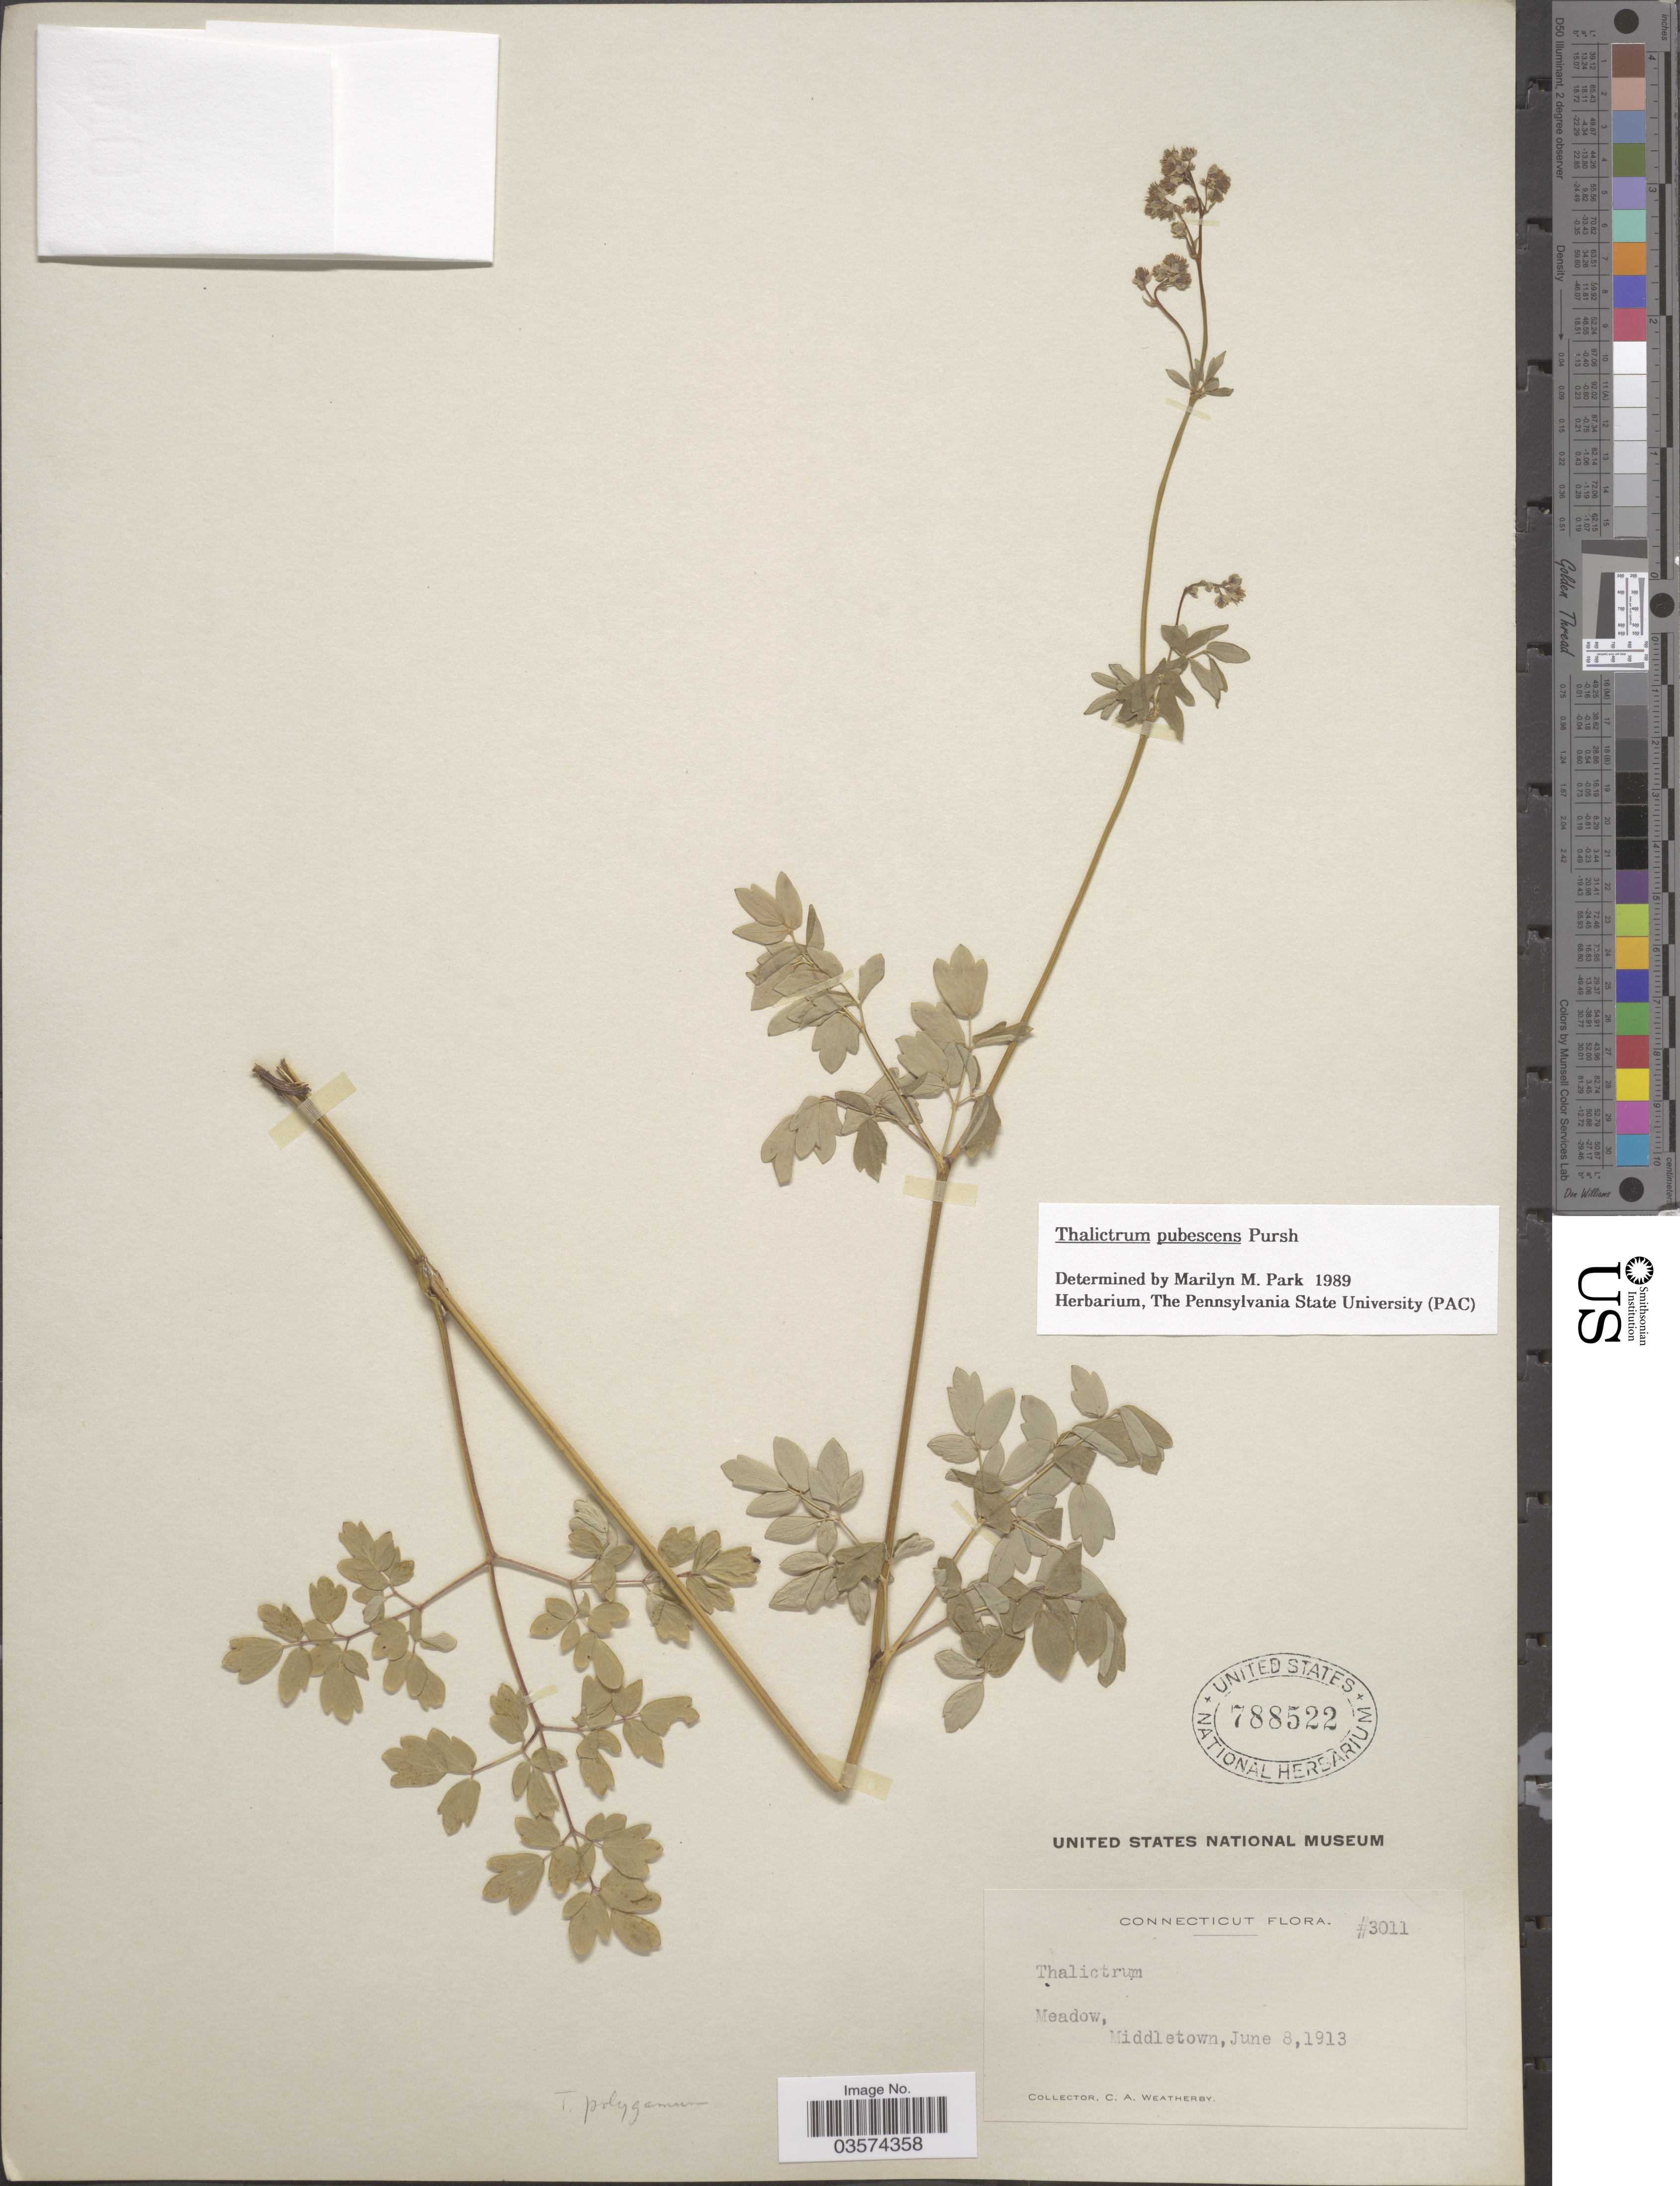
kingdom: Plantae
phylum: Tracheophyta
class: Magnoliopsida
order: Ranunculales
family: Ranunculaceae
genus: Thalictrum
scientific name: Thalictrum pubescens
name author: Pursh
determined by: Park, Marilyn Marqueen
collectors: C. A. Weatherby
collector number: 3011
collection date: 1913-06-08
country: United States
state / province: Connecticut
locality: Meadow, Middletown.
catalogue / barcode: US 788522